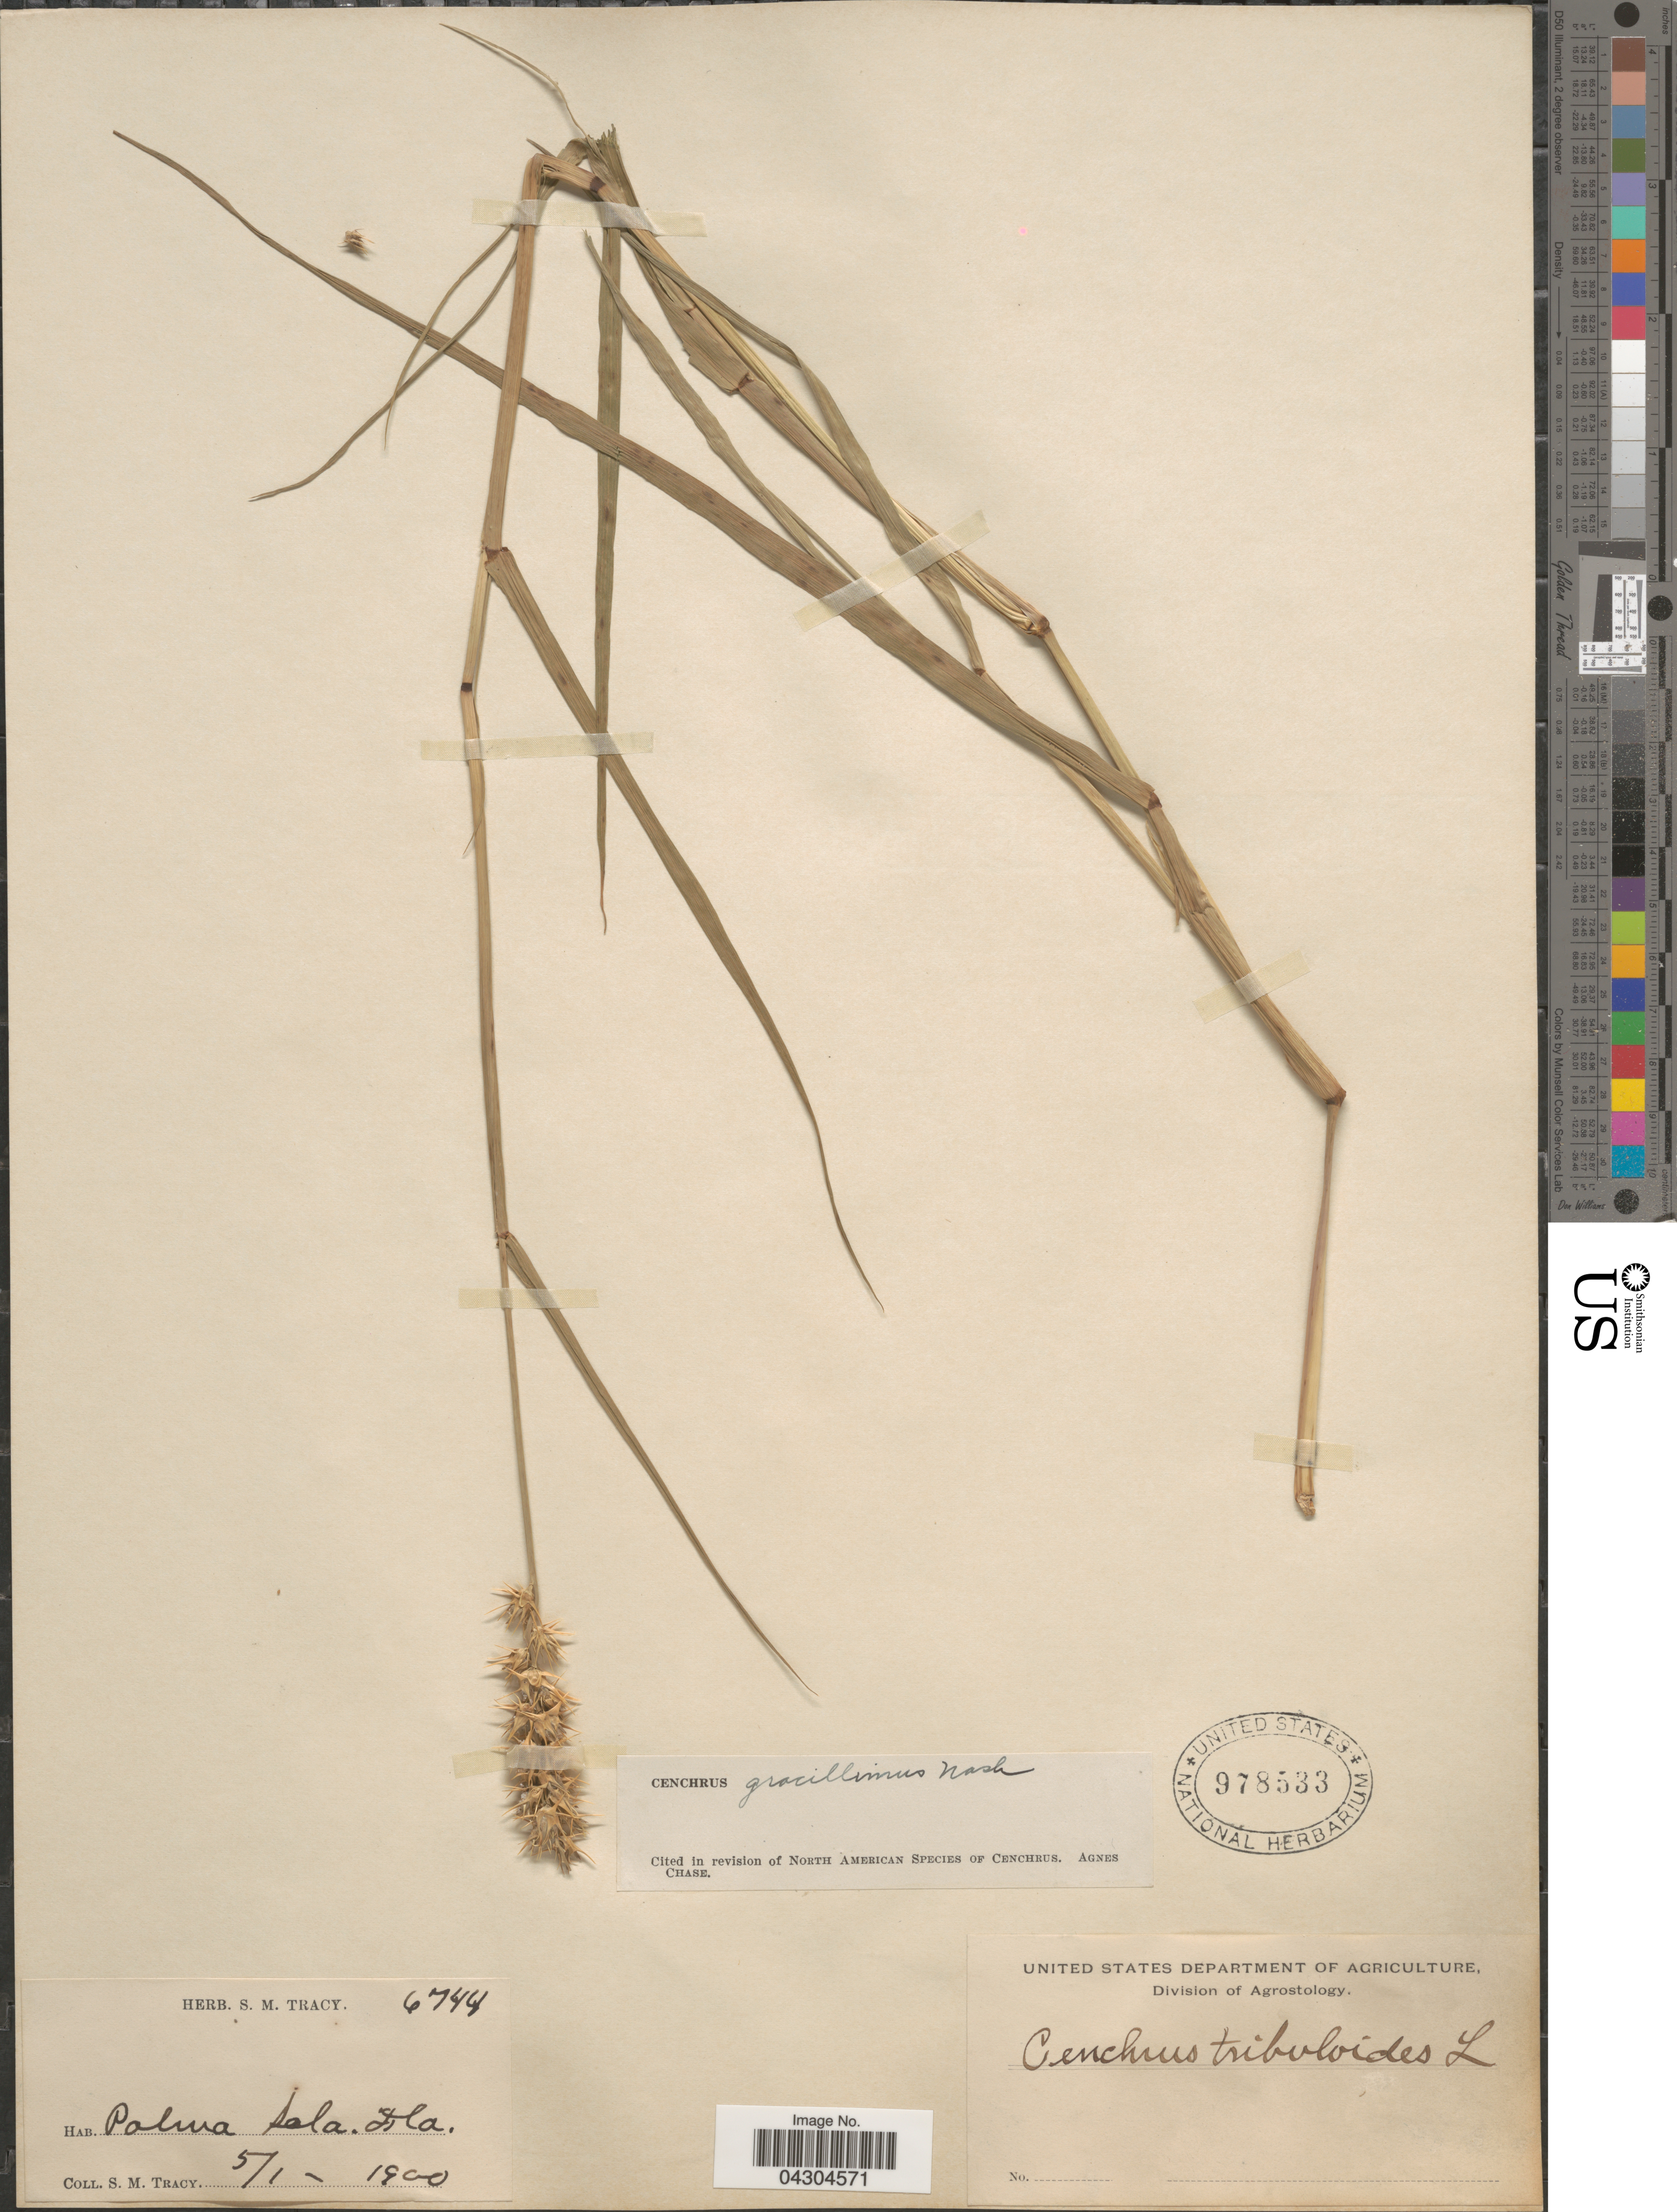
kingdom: Plantae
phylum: Tracheophyta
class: Liliopsida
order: Poales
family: Poaceae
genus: Cenchrus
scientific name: Cenchrus gracillimus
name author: Nash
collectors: S. M. Tracy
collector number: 6744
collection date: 1900-05-01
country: United States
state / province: Florida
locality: Palma Sola.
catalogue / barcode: US 978533